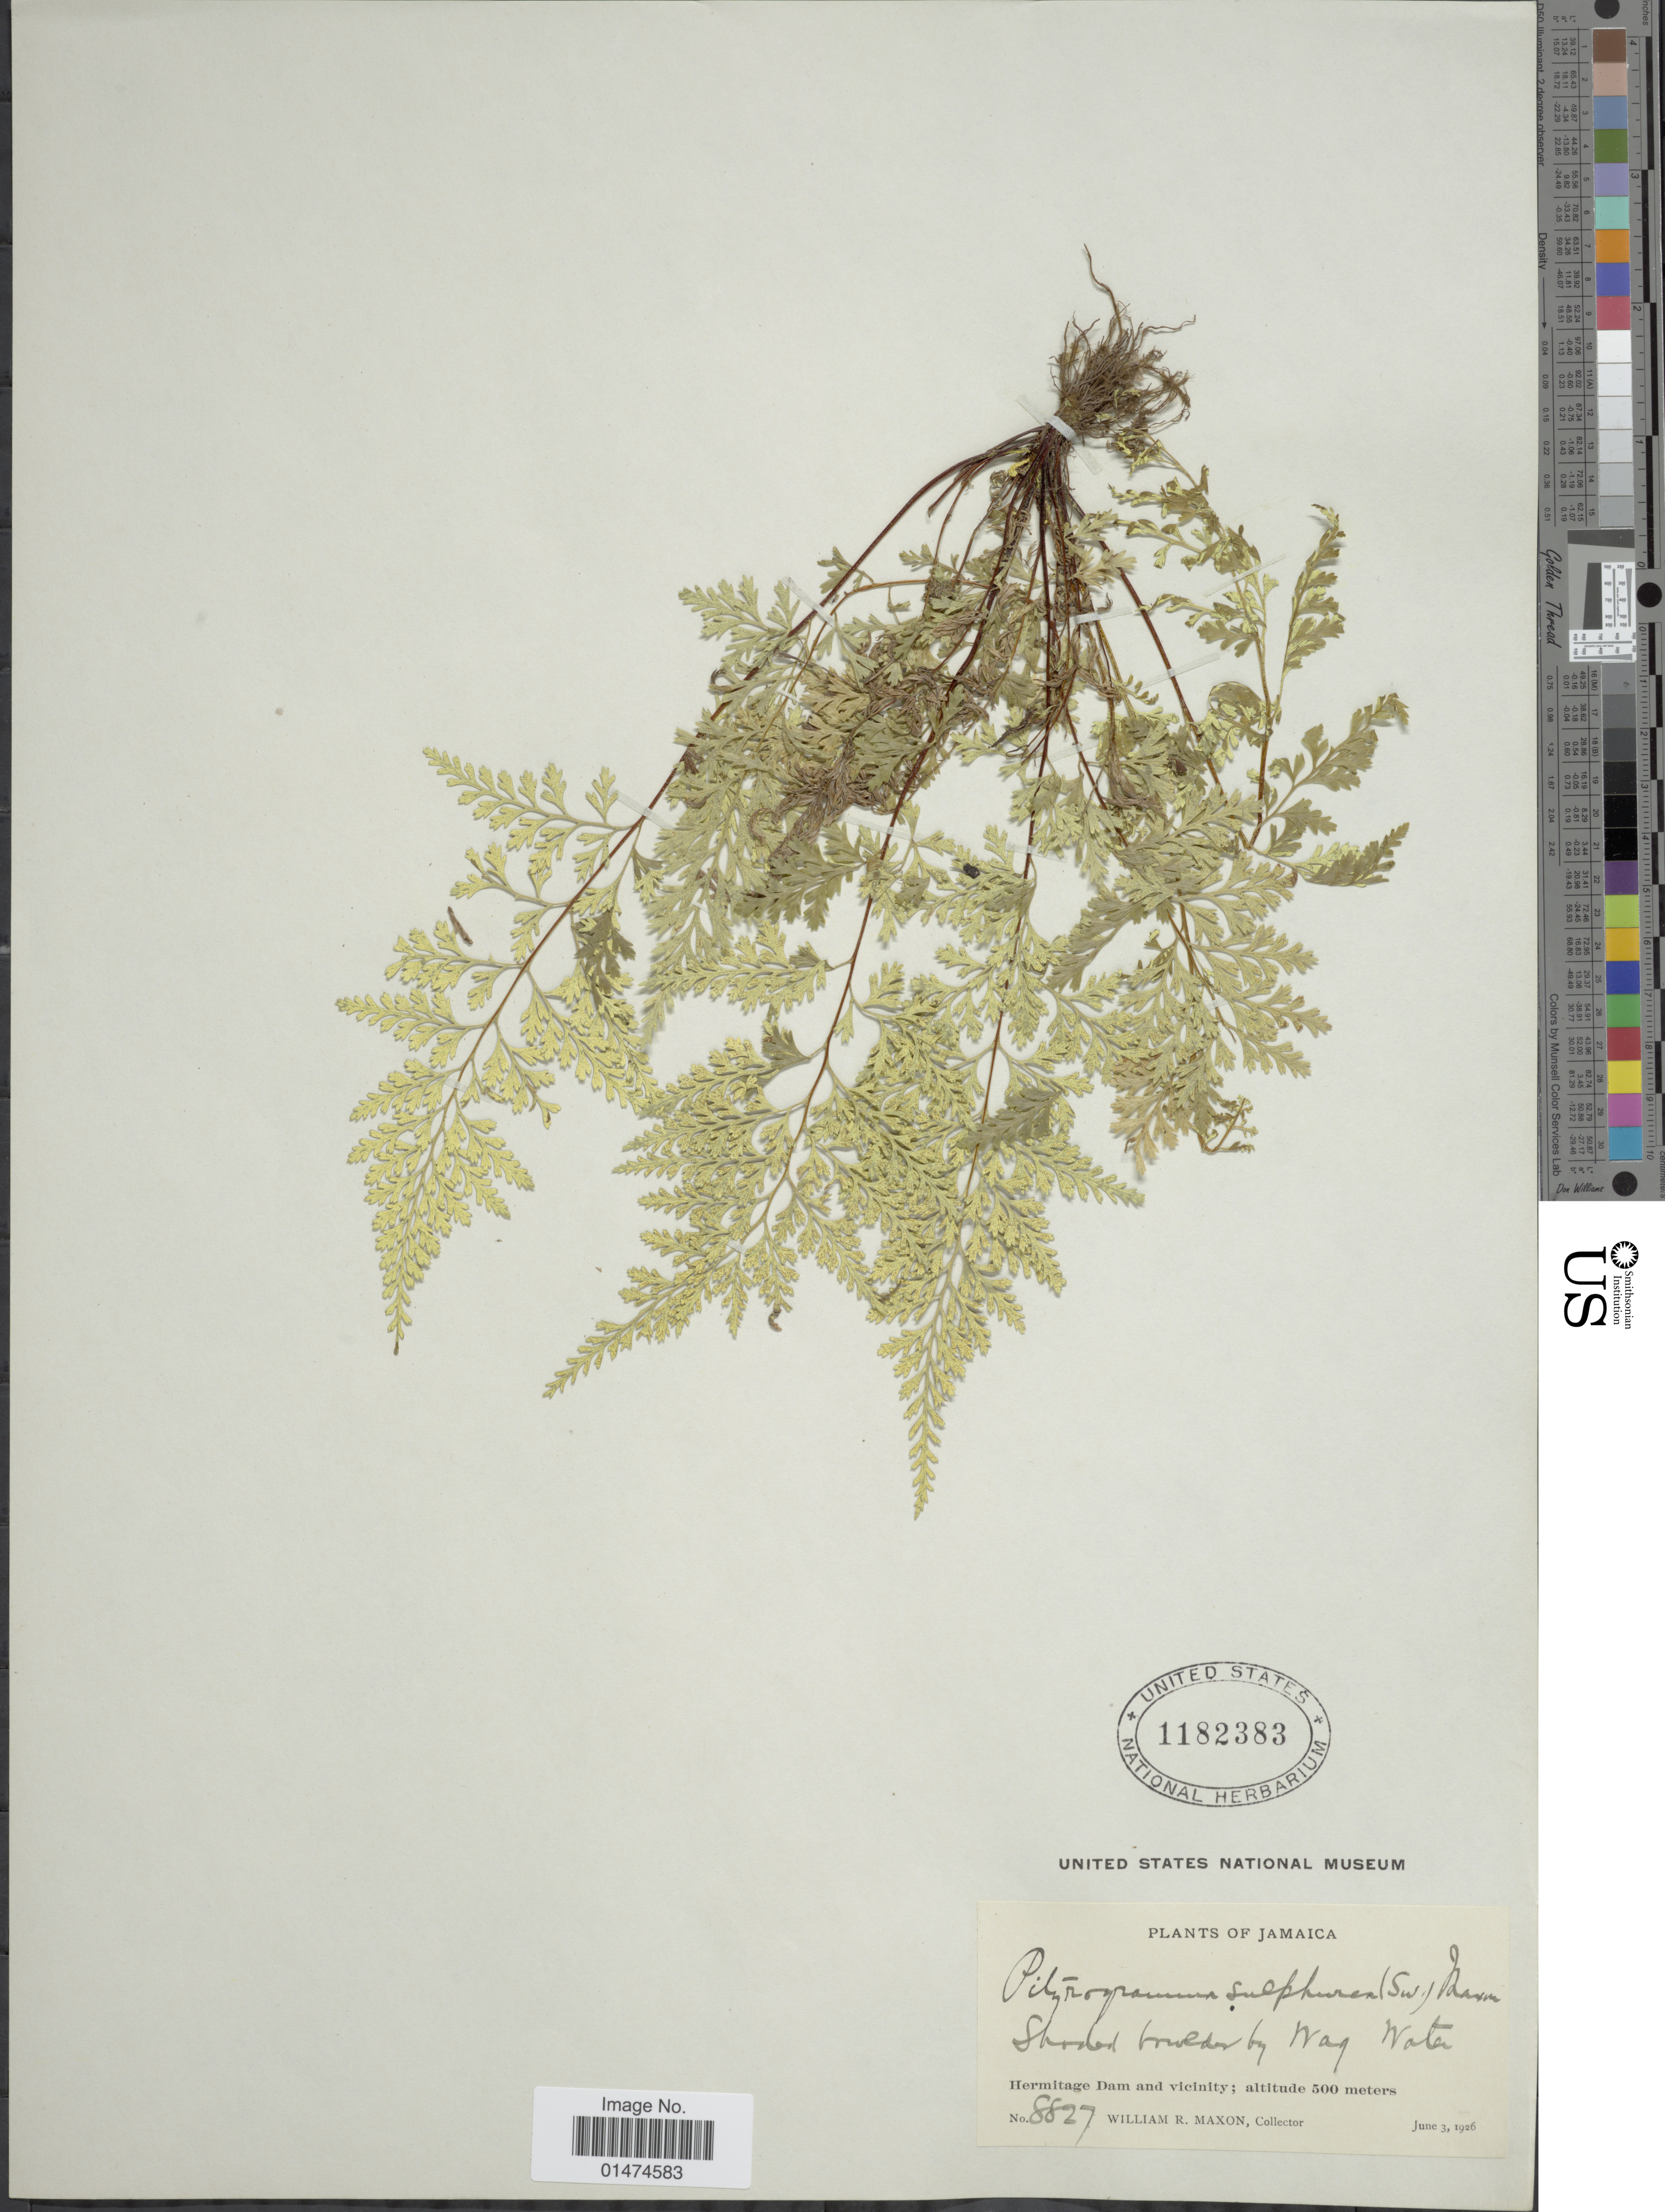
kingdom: Plantae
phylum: Tracheophyta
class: Polypodiopsida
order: Polypodiales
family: Pteridaceae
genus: Pityrogramma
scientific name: Pityrogramma sulphurea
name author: (Sw.) Maxon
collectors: W. R. Maxon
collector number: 8827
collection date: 1926-06-03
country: Jamaica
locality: Hermitage Dam and vicinity.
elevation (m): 500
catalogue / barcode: US 1182383